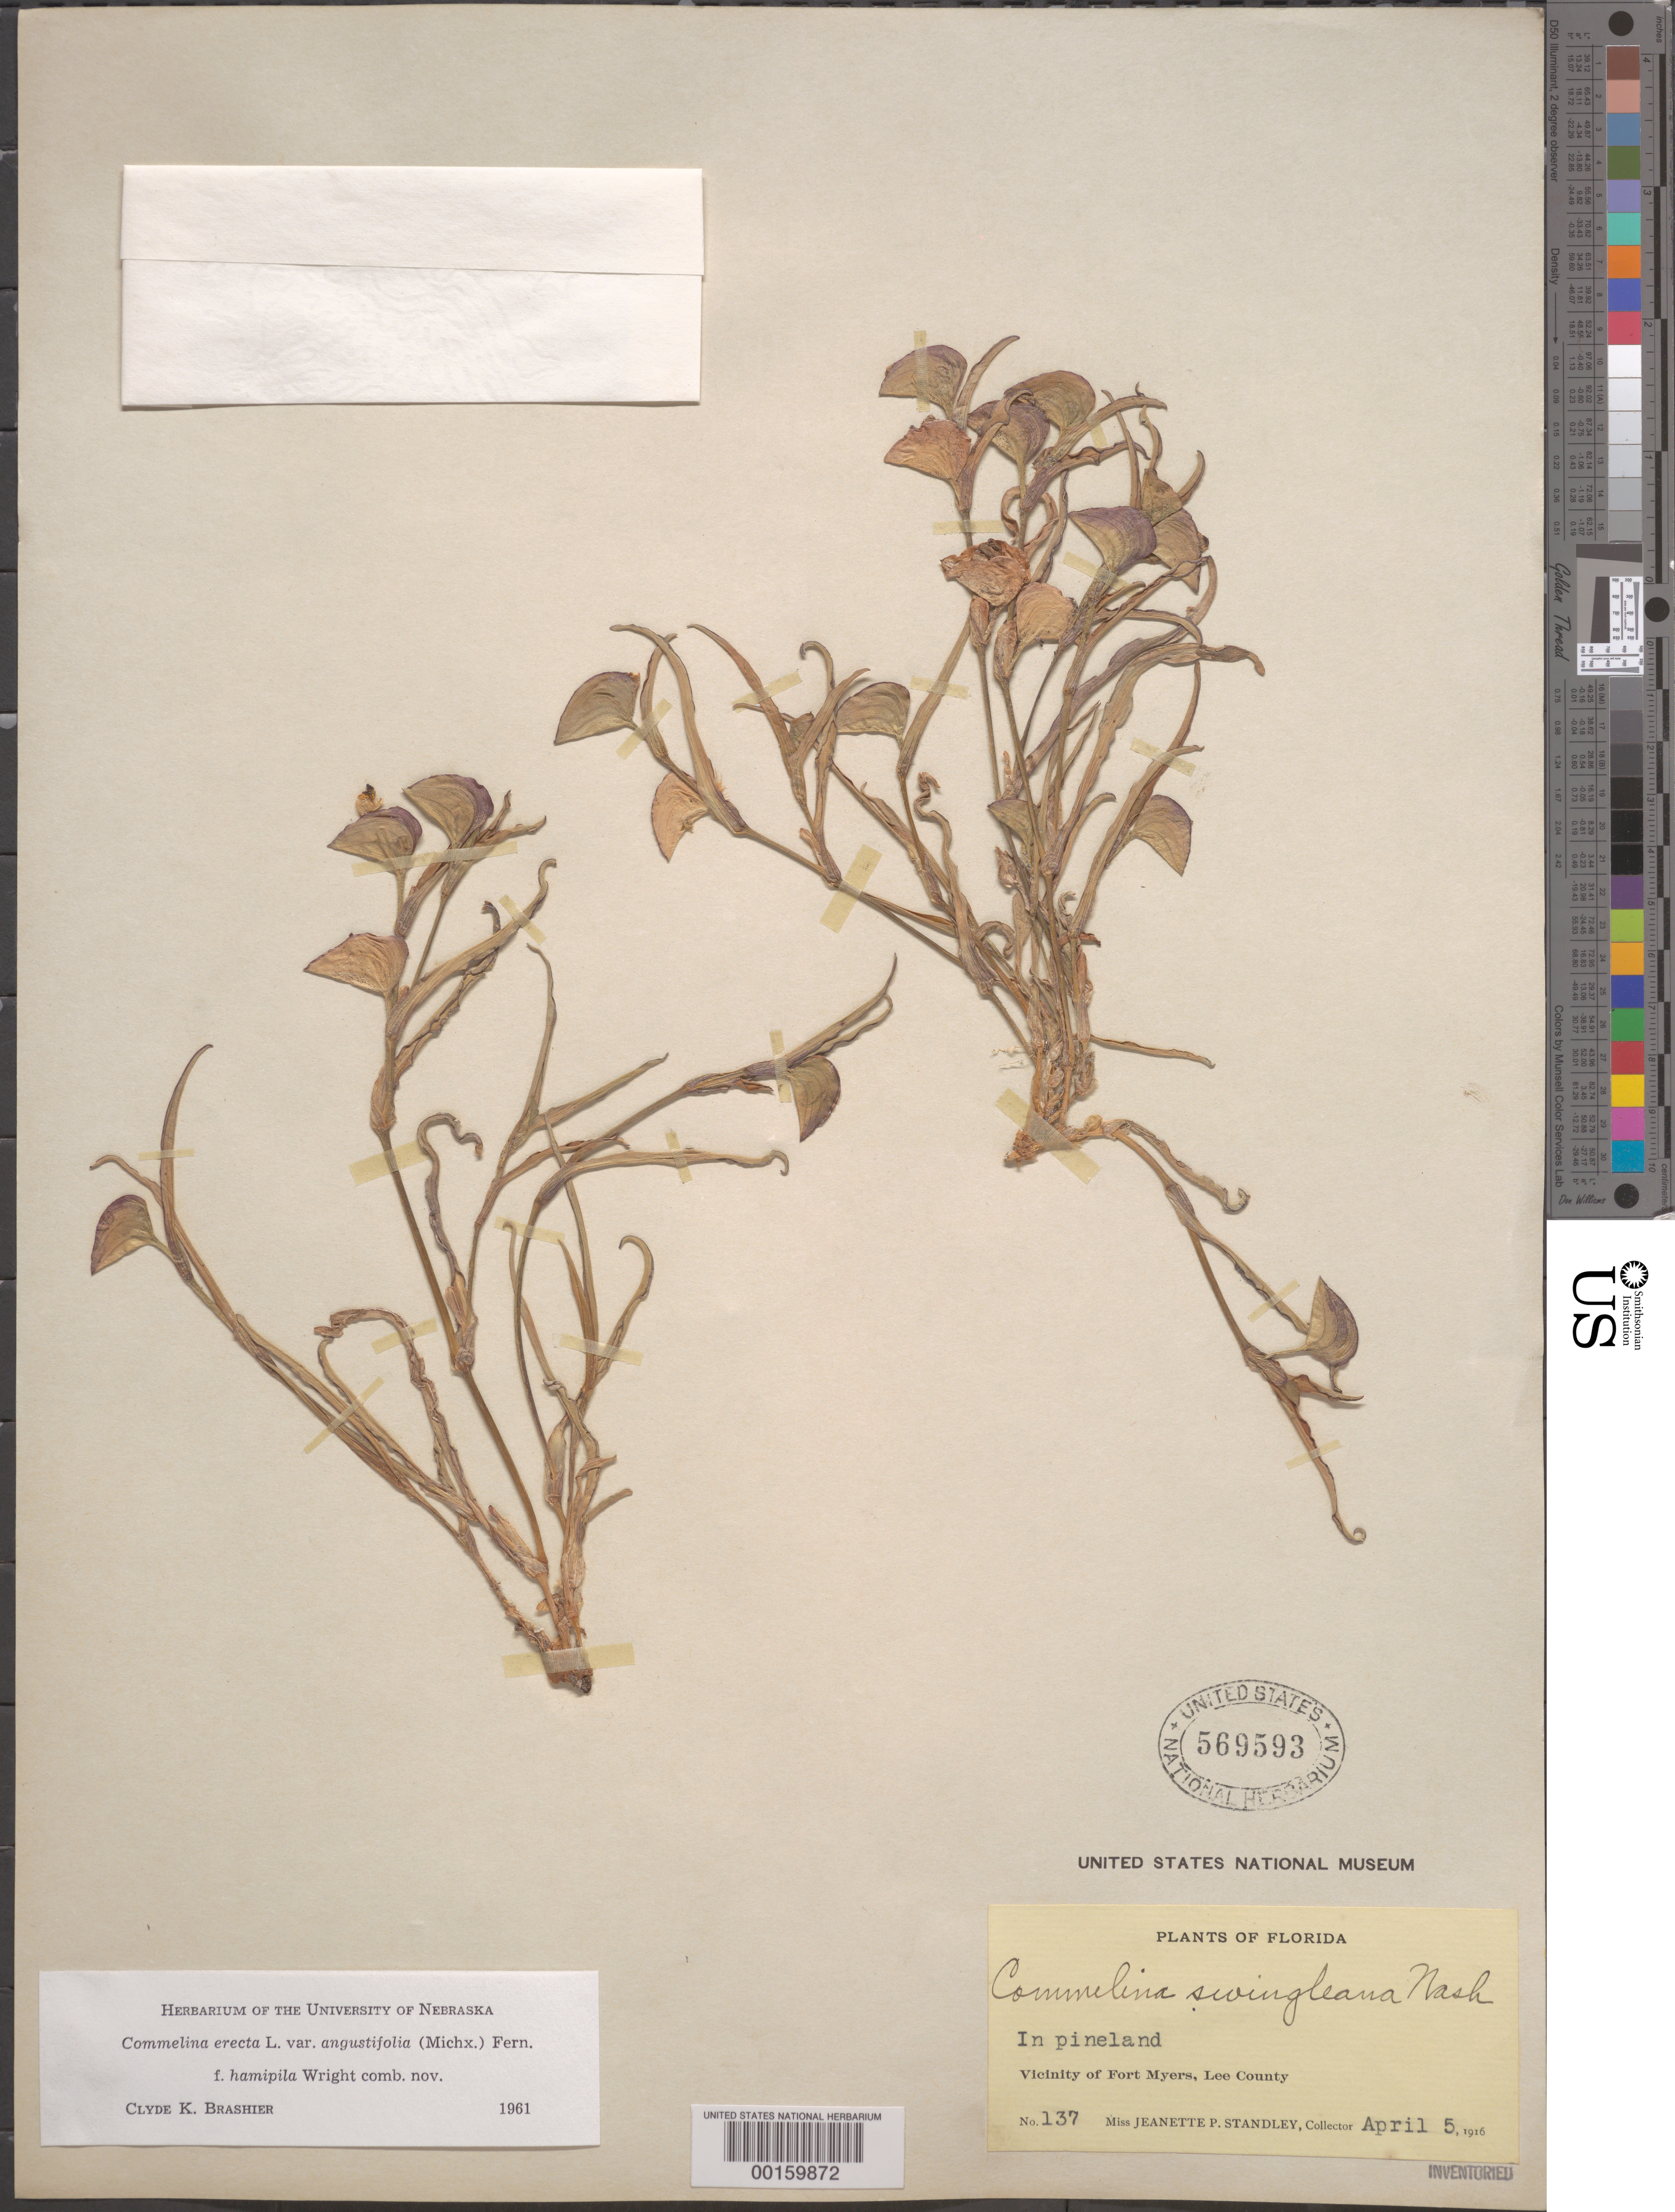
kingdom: Plantae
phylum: Tracheophyta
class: Liliopsida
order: Commelinales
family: Commelinaceae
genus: Commelina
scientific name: Commelina erecta var. angustifolia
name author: (Michx.) Fernald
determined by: Brashier, C. K.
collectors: J. P. Standley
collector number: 137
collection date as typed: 05 Apr 1916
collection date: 1916-04-05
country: United States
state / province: Florida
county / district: Lee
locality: Ft. myers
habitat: In pineland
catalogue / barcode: US 569593